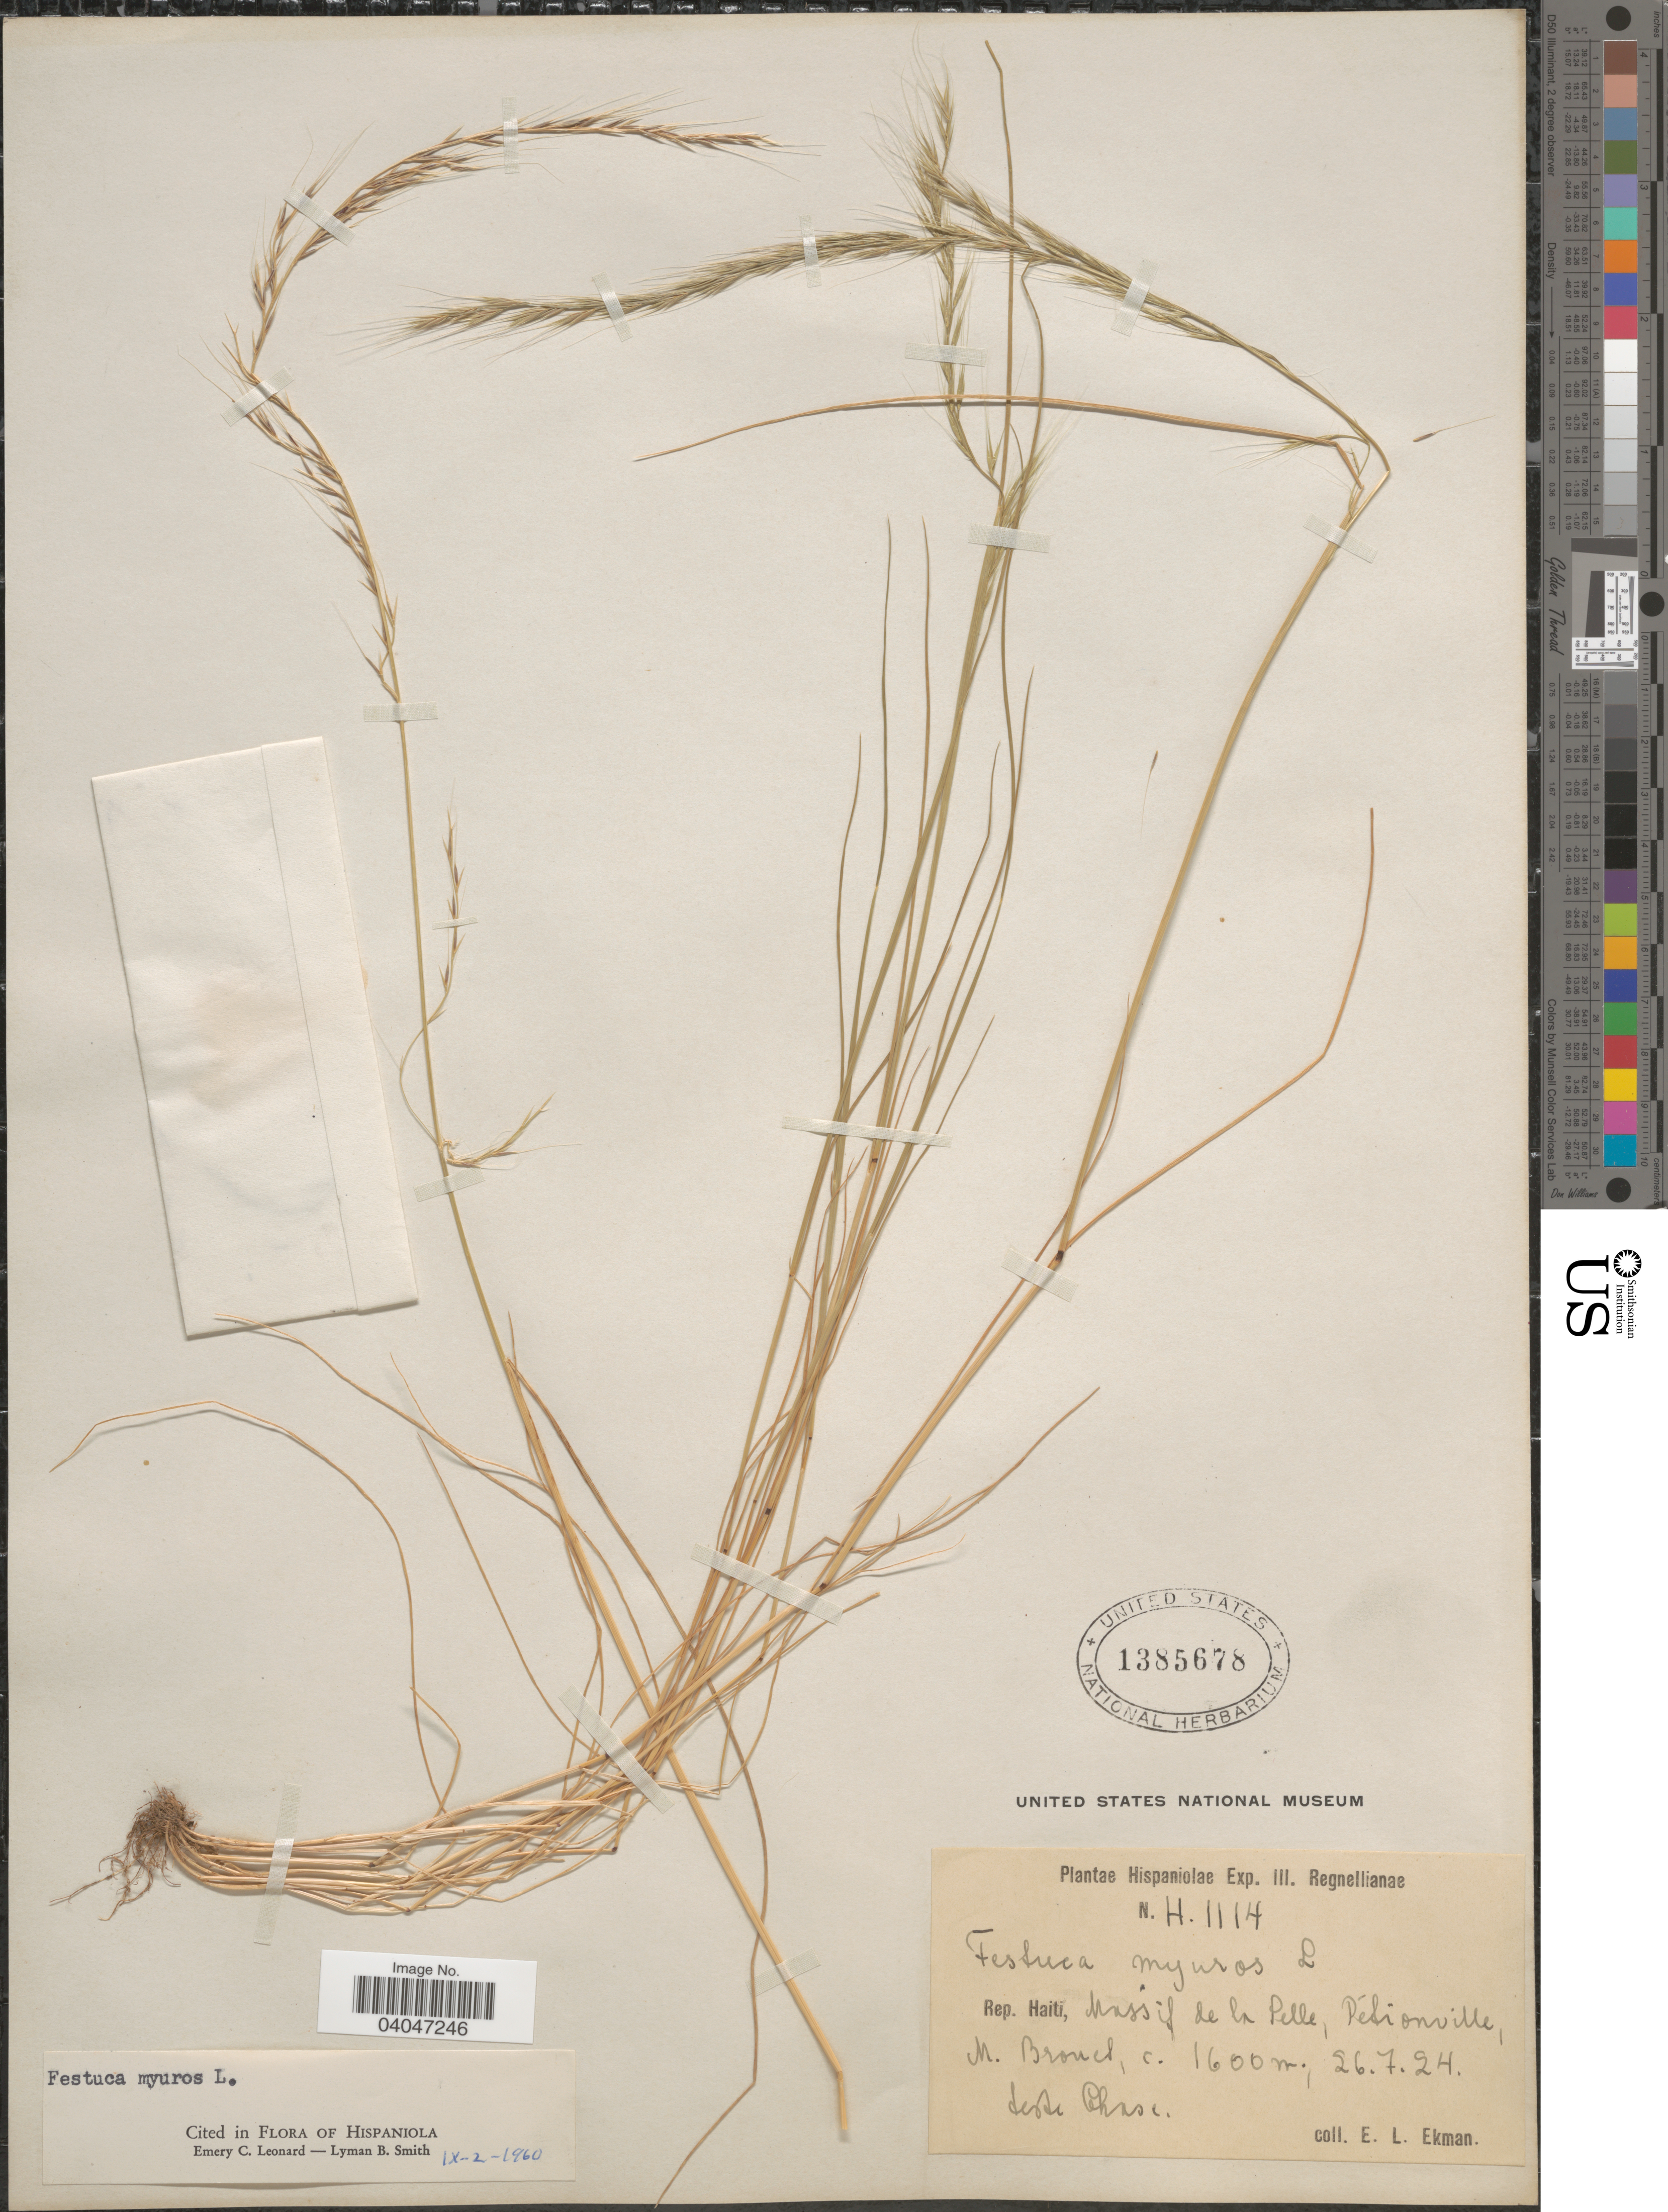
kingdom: Plantae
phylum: Tracheophyta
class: Liliopsida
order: Poales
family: Poaceae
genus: Festuca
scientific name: Festuca myuros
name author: L.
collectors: E. L. Ekman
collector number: H1114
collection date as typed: Transcribed d/m/y: 26/7/24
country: Haiti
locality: Hispaniolae. Massif de la Pelle, Pélionville, M. Brouel.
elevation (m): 1600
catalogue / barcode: US 1385678